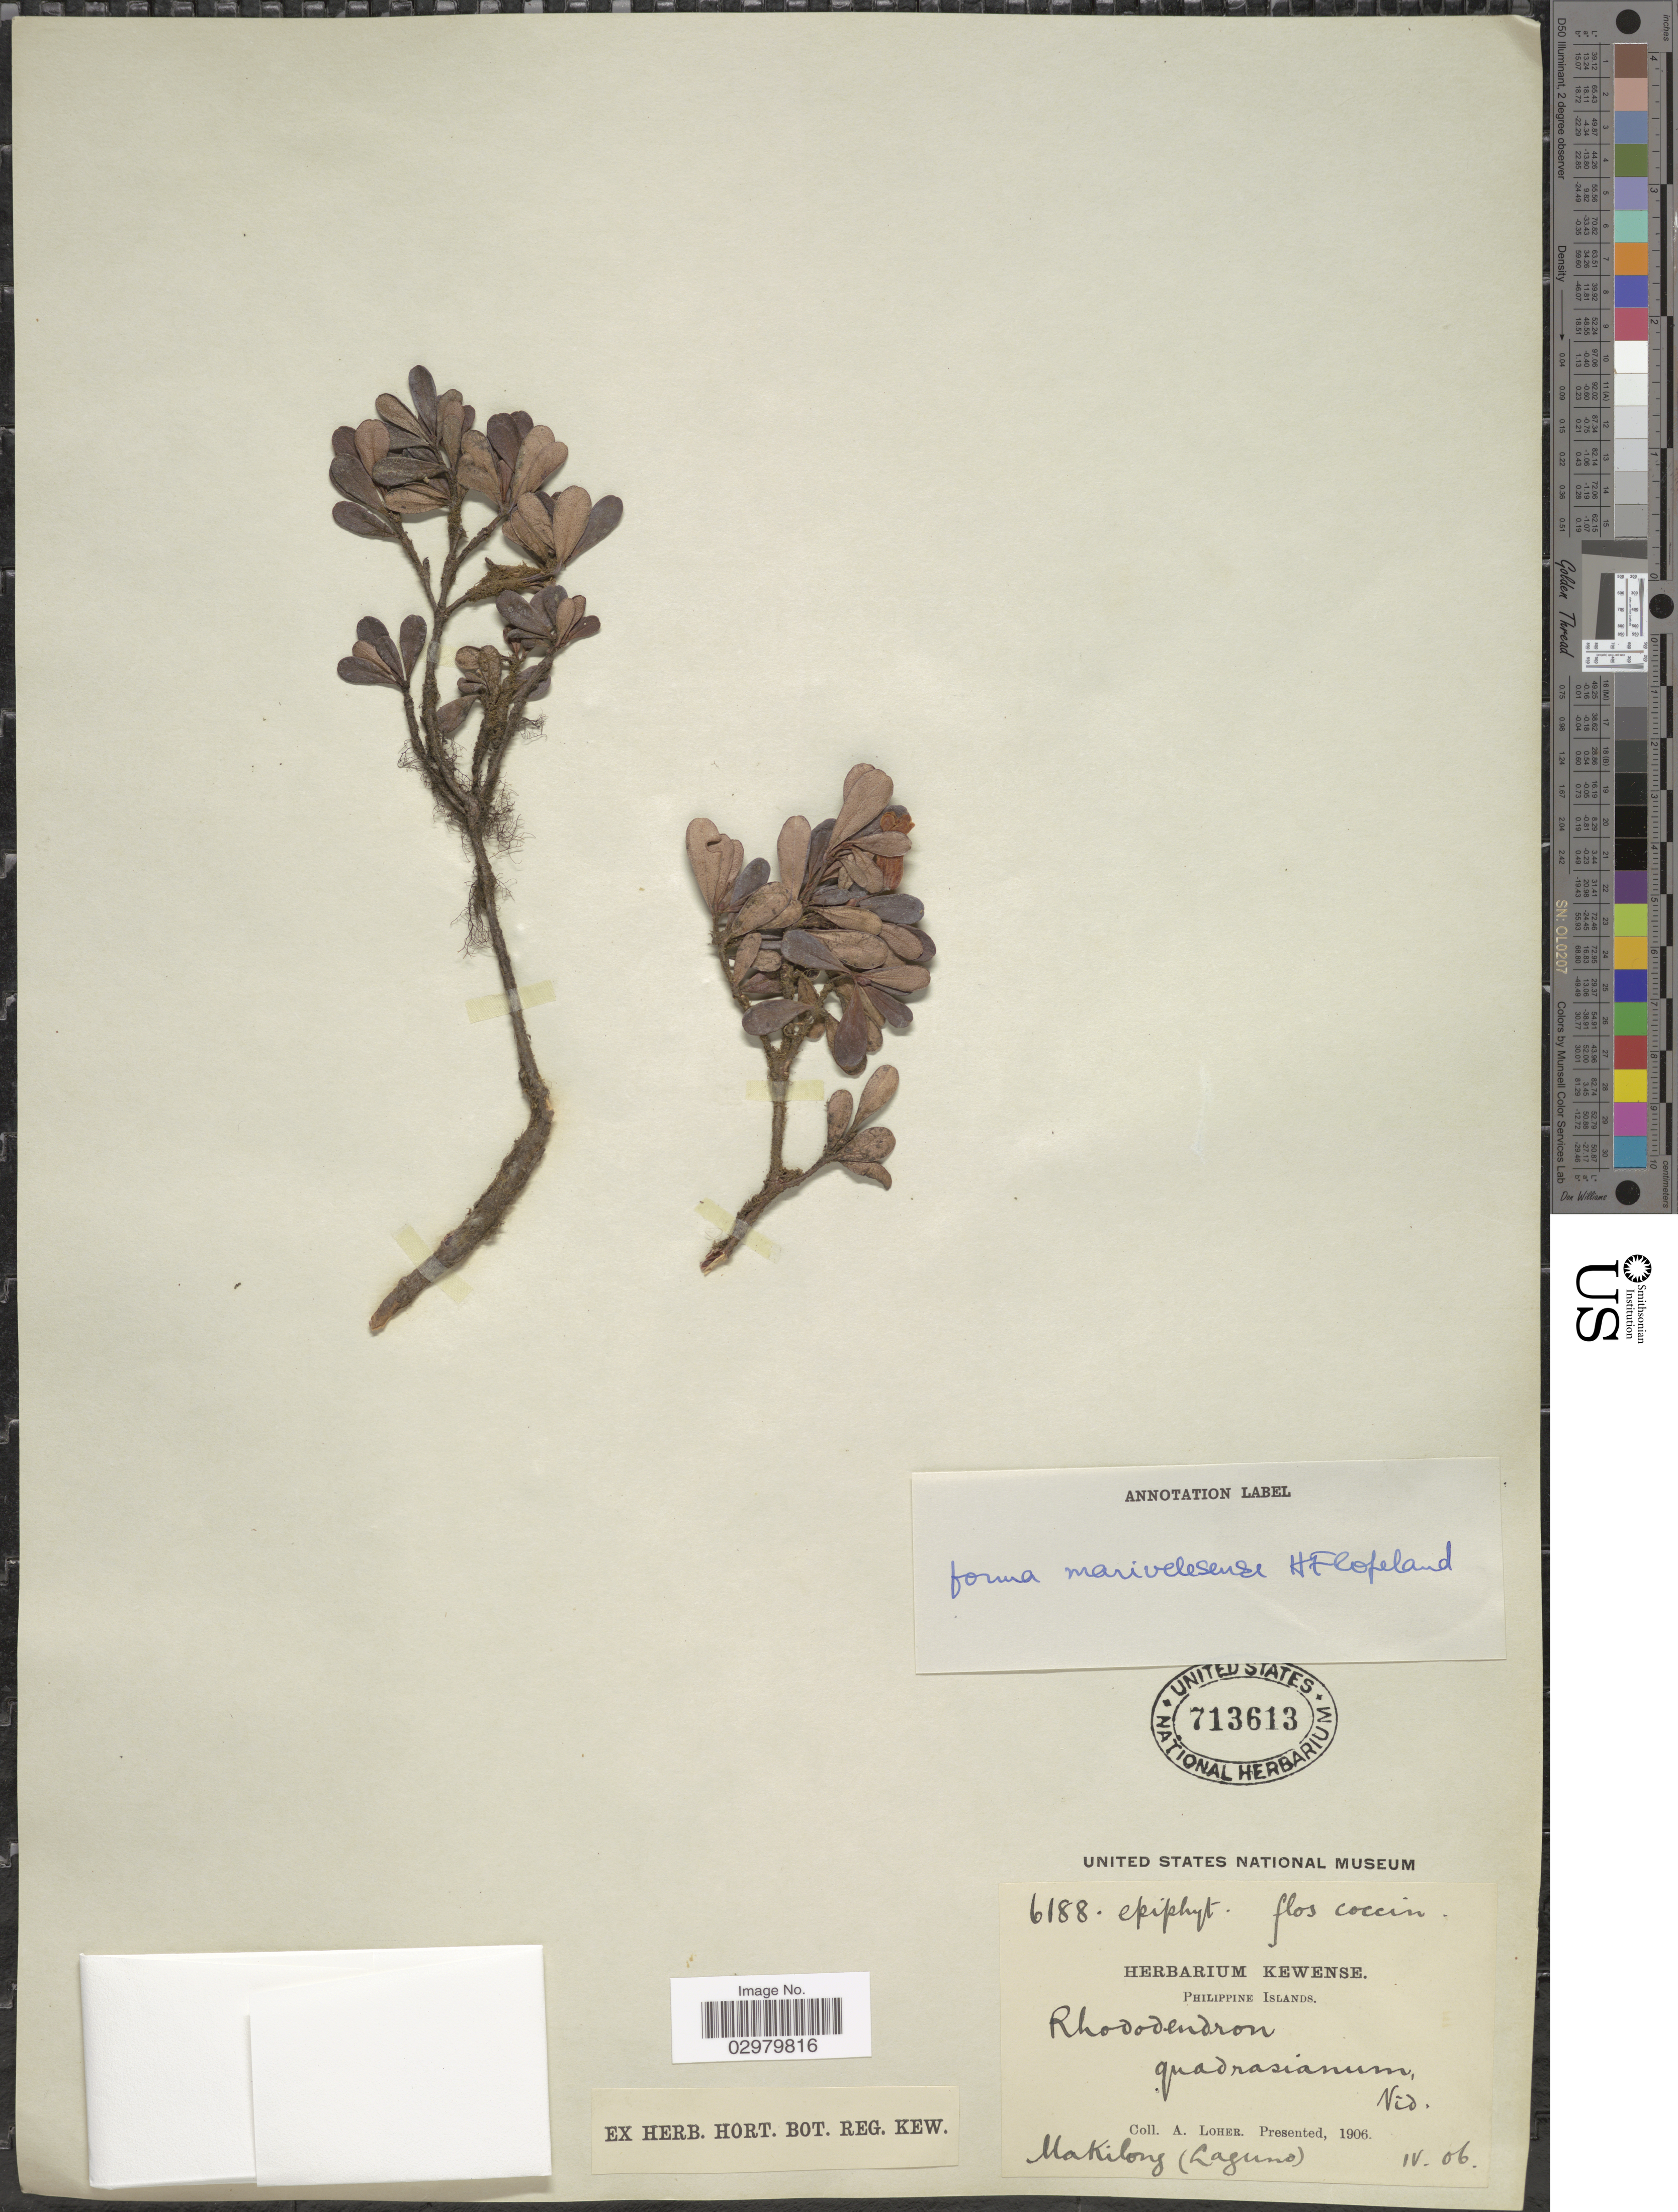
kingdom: Plantae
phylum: Tracheophyta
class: Magnoliopsida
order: Ericales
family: Ericaceae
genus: Rhododendron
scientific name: Rhododendron quadrasianum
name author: Vidal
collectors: A. Loher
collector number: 6188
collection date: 1906-04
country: Philippines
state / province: Calabarzon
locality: Philippine Islands. MaKilong (Laguna).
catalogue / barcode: US 713613